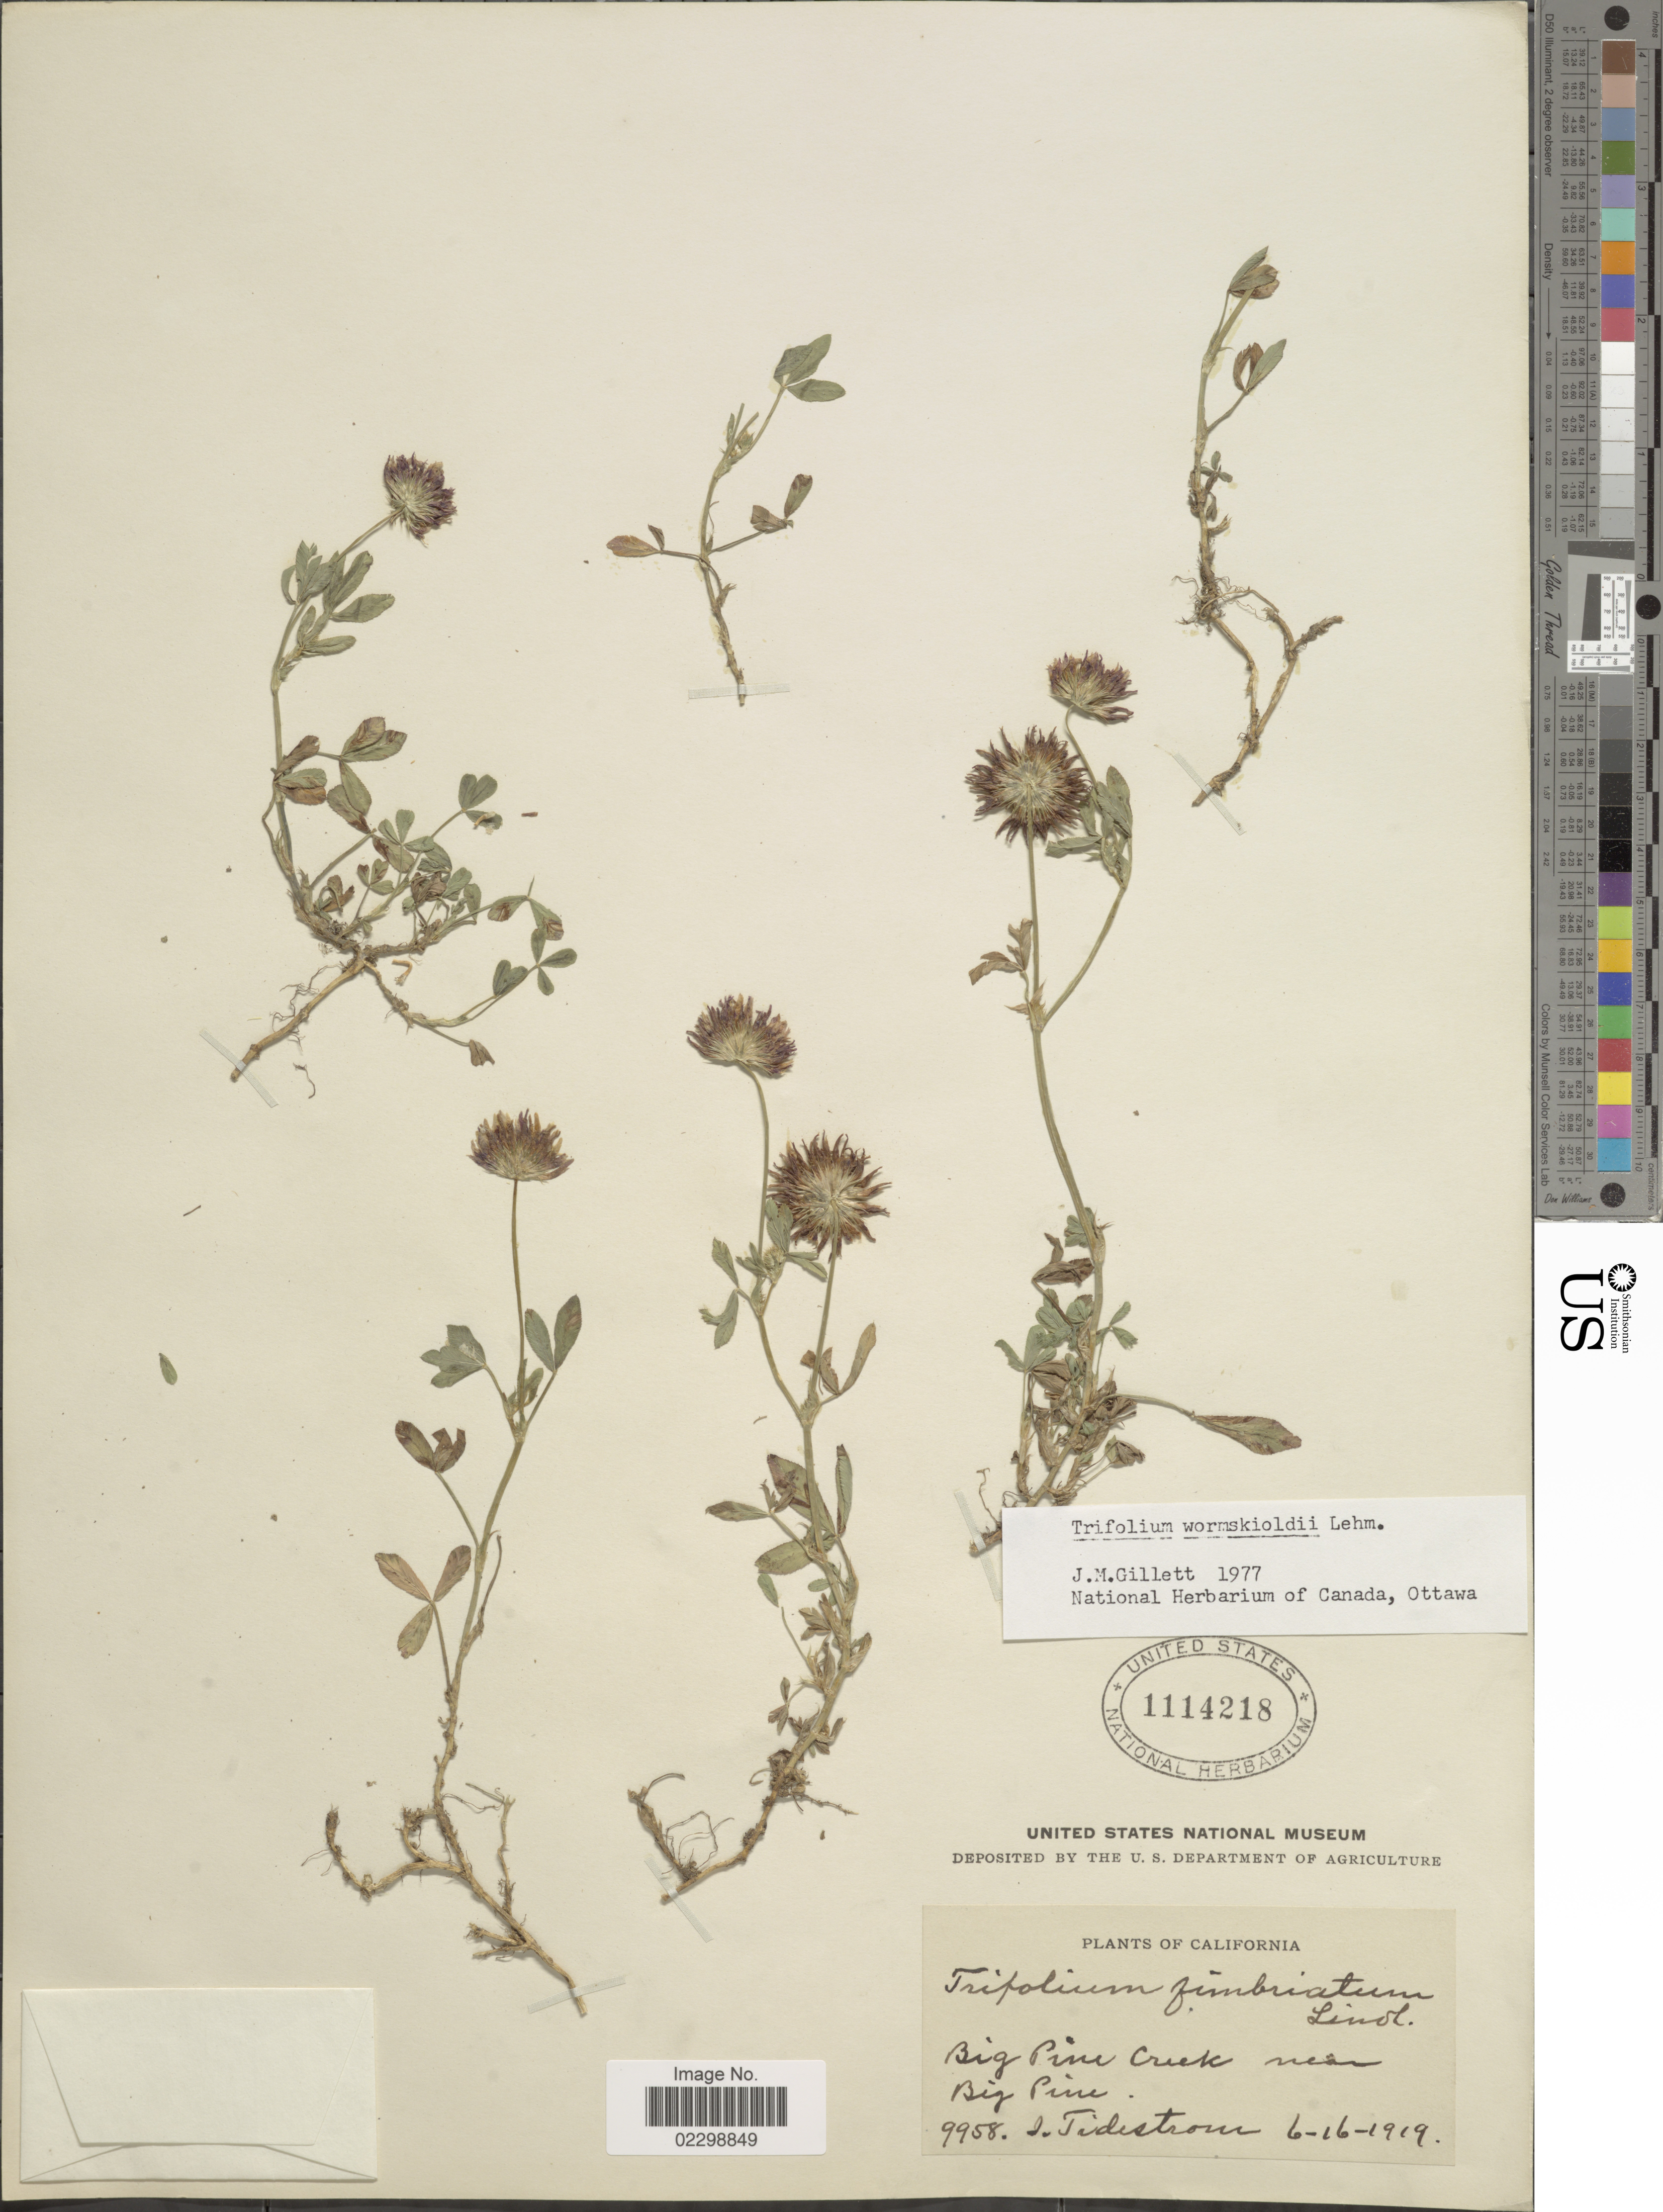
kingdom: Plantae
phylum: Tracheophyta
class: Magnoliopsida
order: Fabales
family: Fabaceae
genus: Trifolium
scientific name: Trifolium wormskioldii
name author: Lehm.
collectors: I. F. Tidestrom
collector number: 9958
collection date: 1919-06-16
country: United States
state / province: California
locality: Big Pine Creek near Big Pine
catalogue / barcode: US 1114218